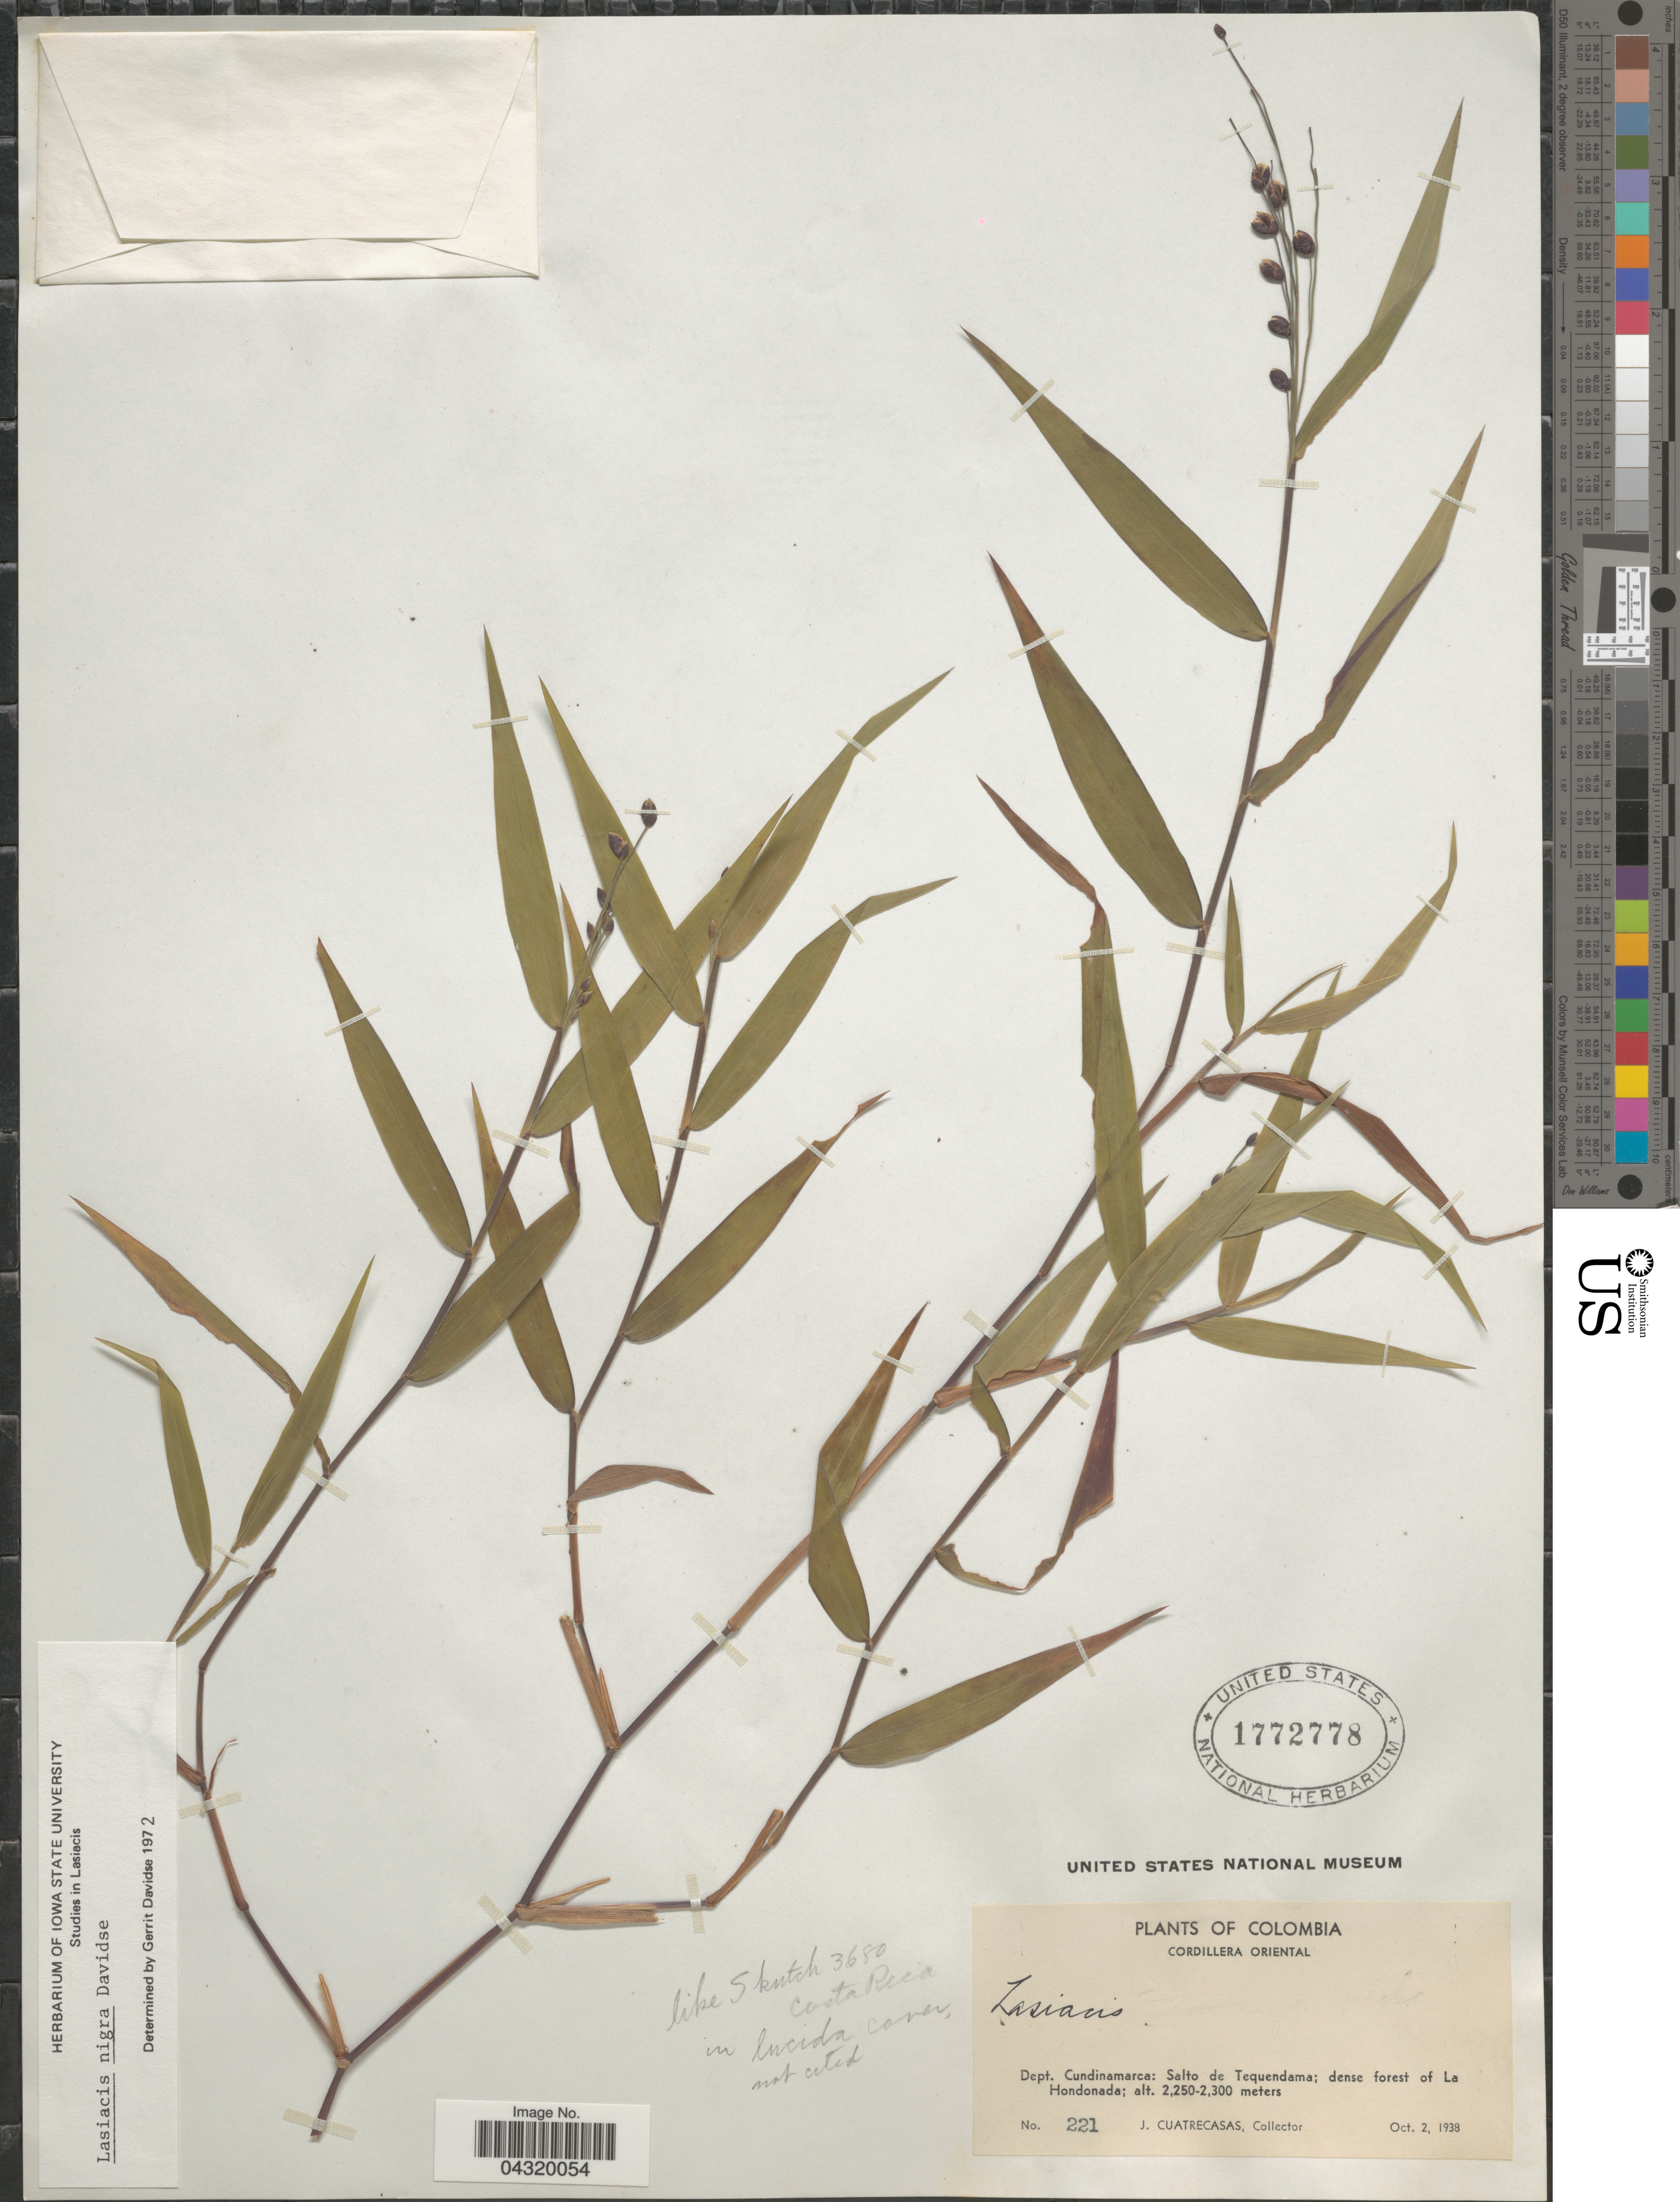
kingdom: Plantae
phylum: Tracheophyta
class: Liliopsida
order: Poales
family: Poaceae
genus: Lasiacis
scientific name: Lasiacis nigra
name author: Davidse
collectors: J. Cuatrecasas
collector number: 221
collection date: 1938-10-02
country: Colombia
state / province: Cundinamarca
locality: Cordillera Oriental. Dept. Cundinamarca: Salto de Tequendama; dense forest of La Hondonada.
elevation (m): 2250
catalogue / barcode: US 1772778